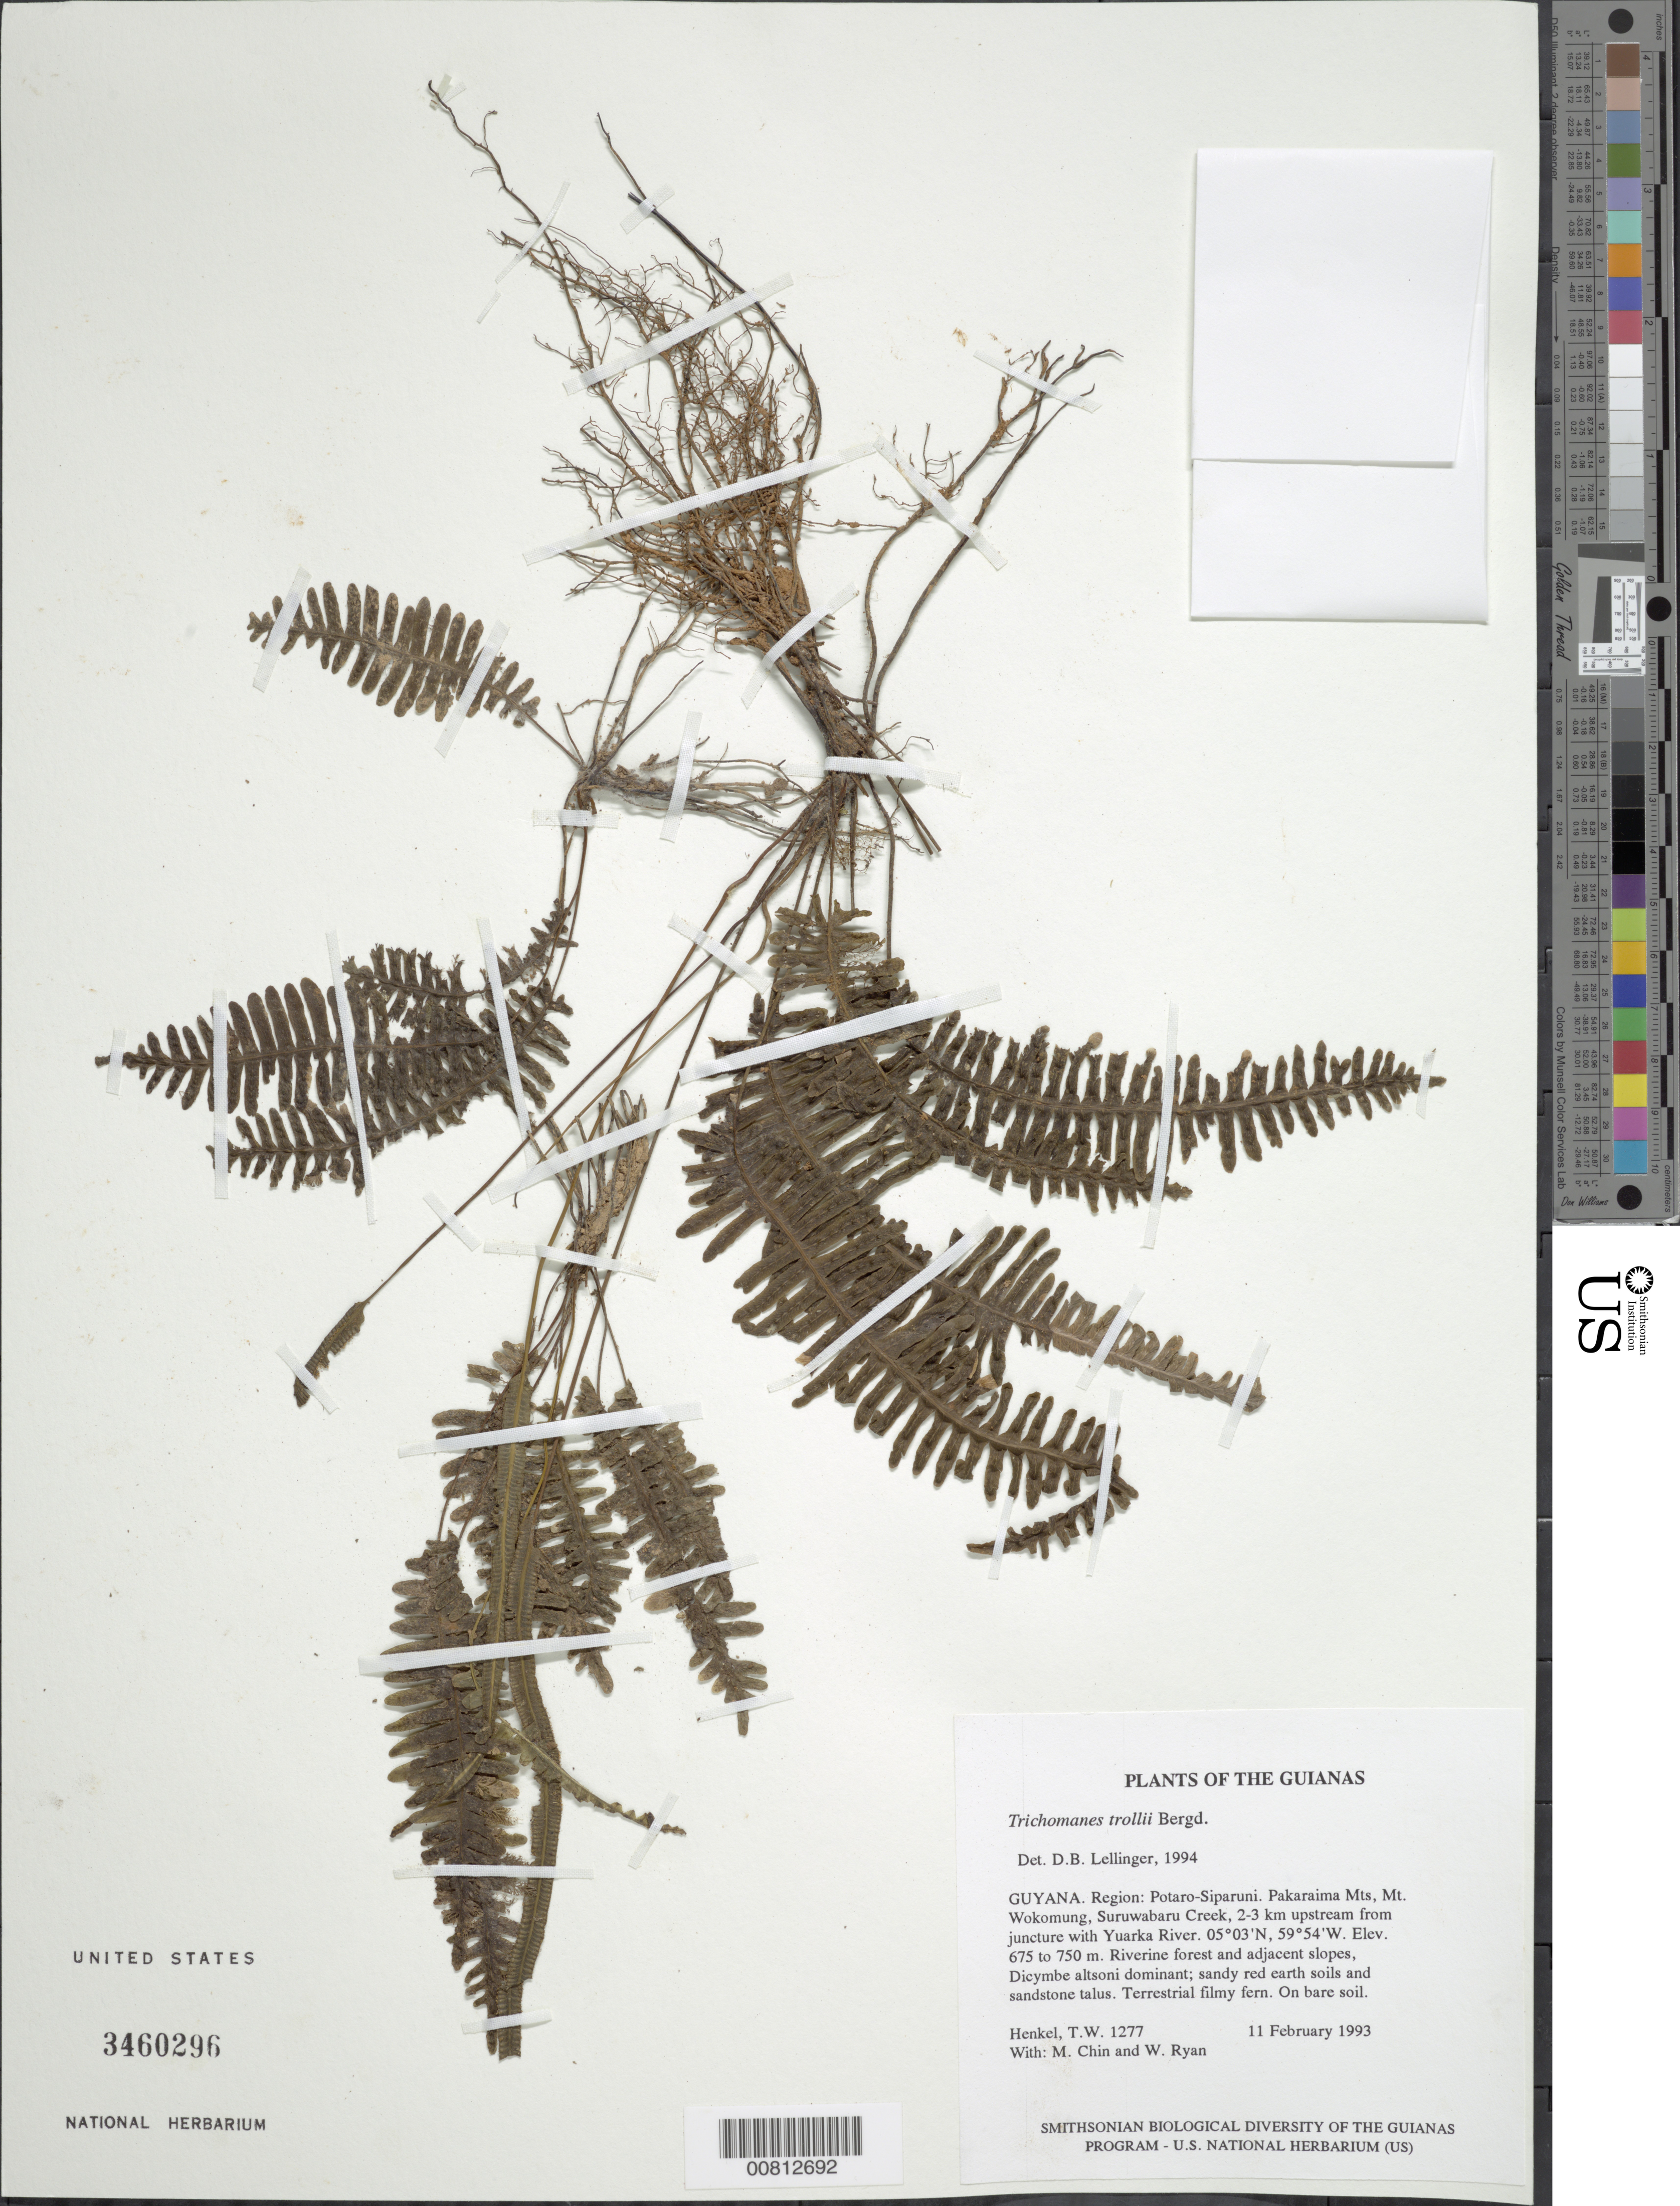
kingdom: Plantae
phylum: Tracheophyta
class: Polypodiopsida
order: Hymenophyllales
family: Hymenophyllaceae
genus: Trichomanes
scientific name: Trichomanes trollii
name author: Bergdolt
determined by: Lellinger, David B., (BOT), Smithsonian Institution - National Museum of Natural History (UNITED STATES)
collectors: T. Henkel, M. Chin & W. Ryan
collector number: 1277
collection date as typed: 11 February 1993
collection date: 1993-02-11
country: Guyana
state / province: Potaro-Siparuni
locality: Pakaraima Mts, Mt. Wokomung, Suruwabaru Creek, 2-3 km upstream from juncture with Yuarka R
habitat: Riverine forest and adjacent slopes, Dicymbe altsoni dominant; sandy red earth soils and sandstone talus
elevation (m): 675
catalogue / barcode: US 3460296